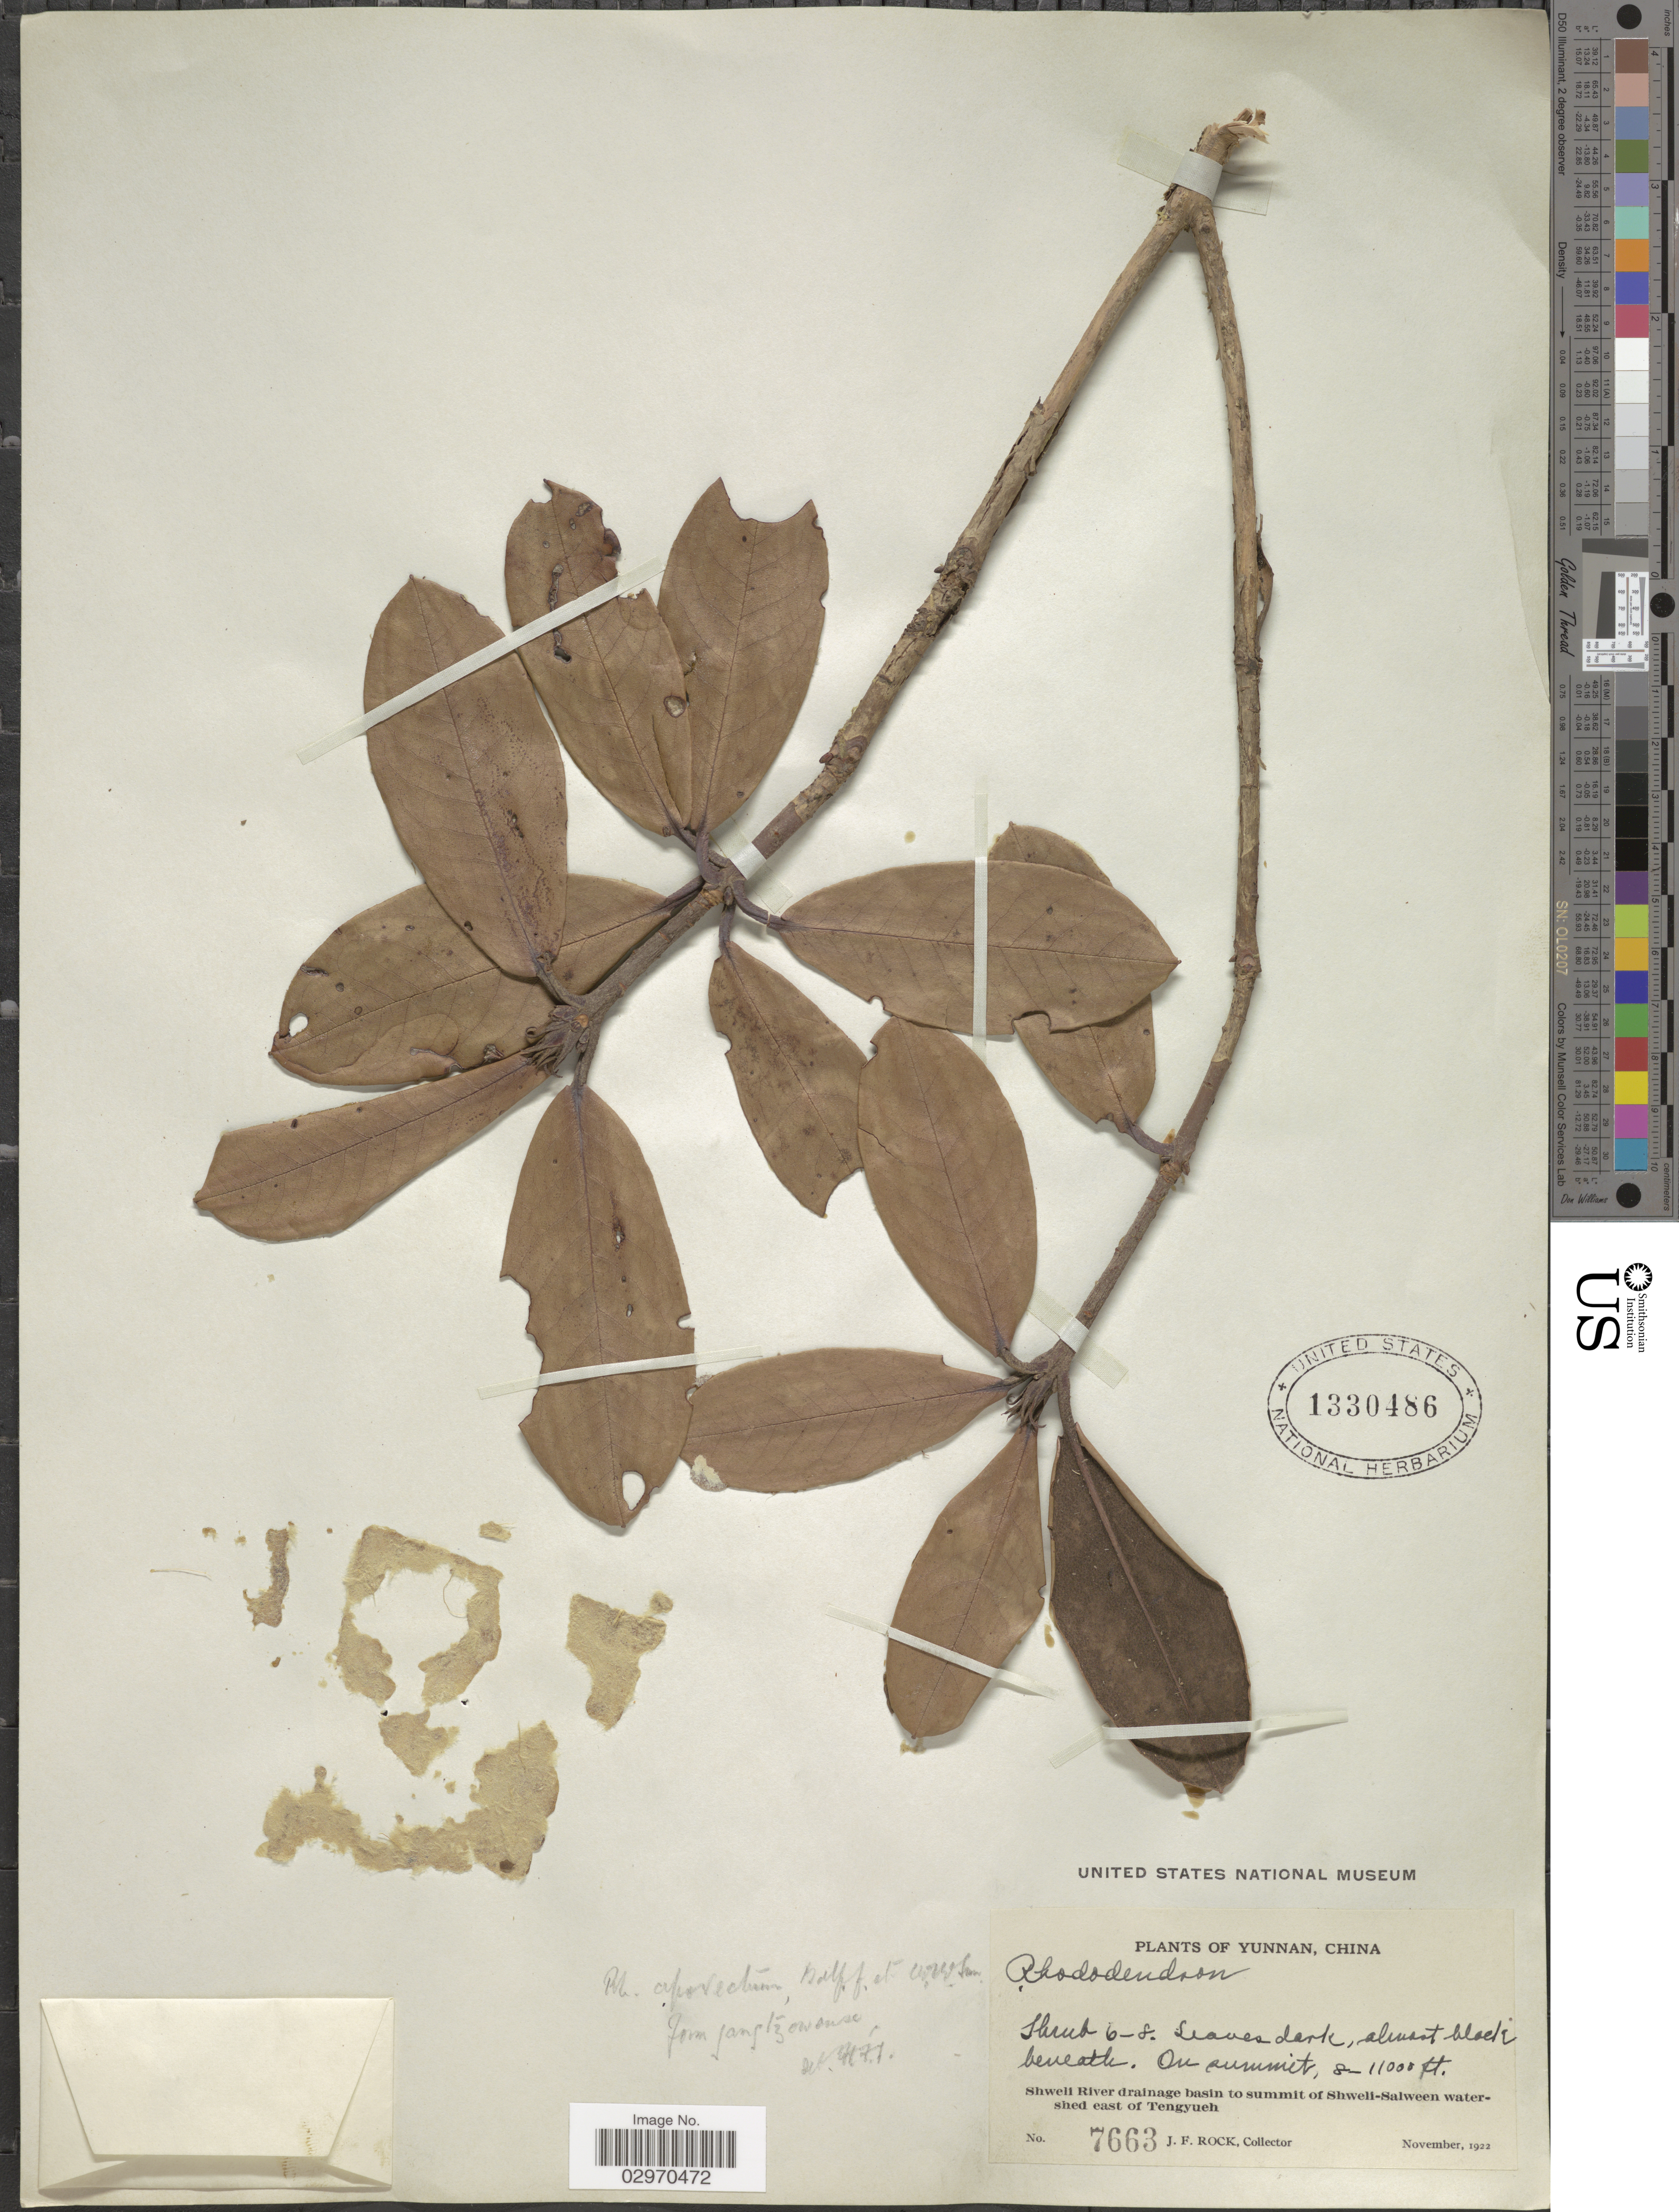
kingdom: Plantae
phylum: Tracheophyta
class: Magnoliopsida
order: Ericales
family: Ericaceae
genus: Rhododendron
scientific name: Rhododendron dichroanthum var. apodectum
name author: (Balf. f. & W.W. Sm.) T.L. Ming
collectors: J. Rock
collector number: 7663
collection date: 1922-11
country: China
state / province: Yunnan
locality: On summit. Shweli River drainage basin to summit of Shweli-Salween watershed east of Tengyueh.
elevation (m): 2438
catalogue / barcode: US 1330486